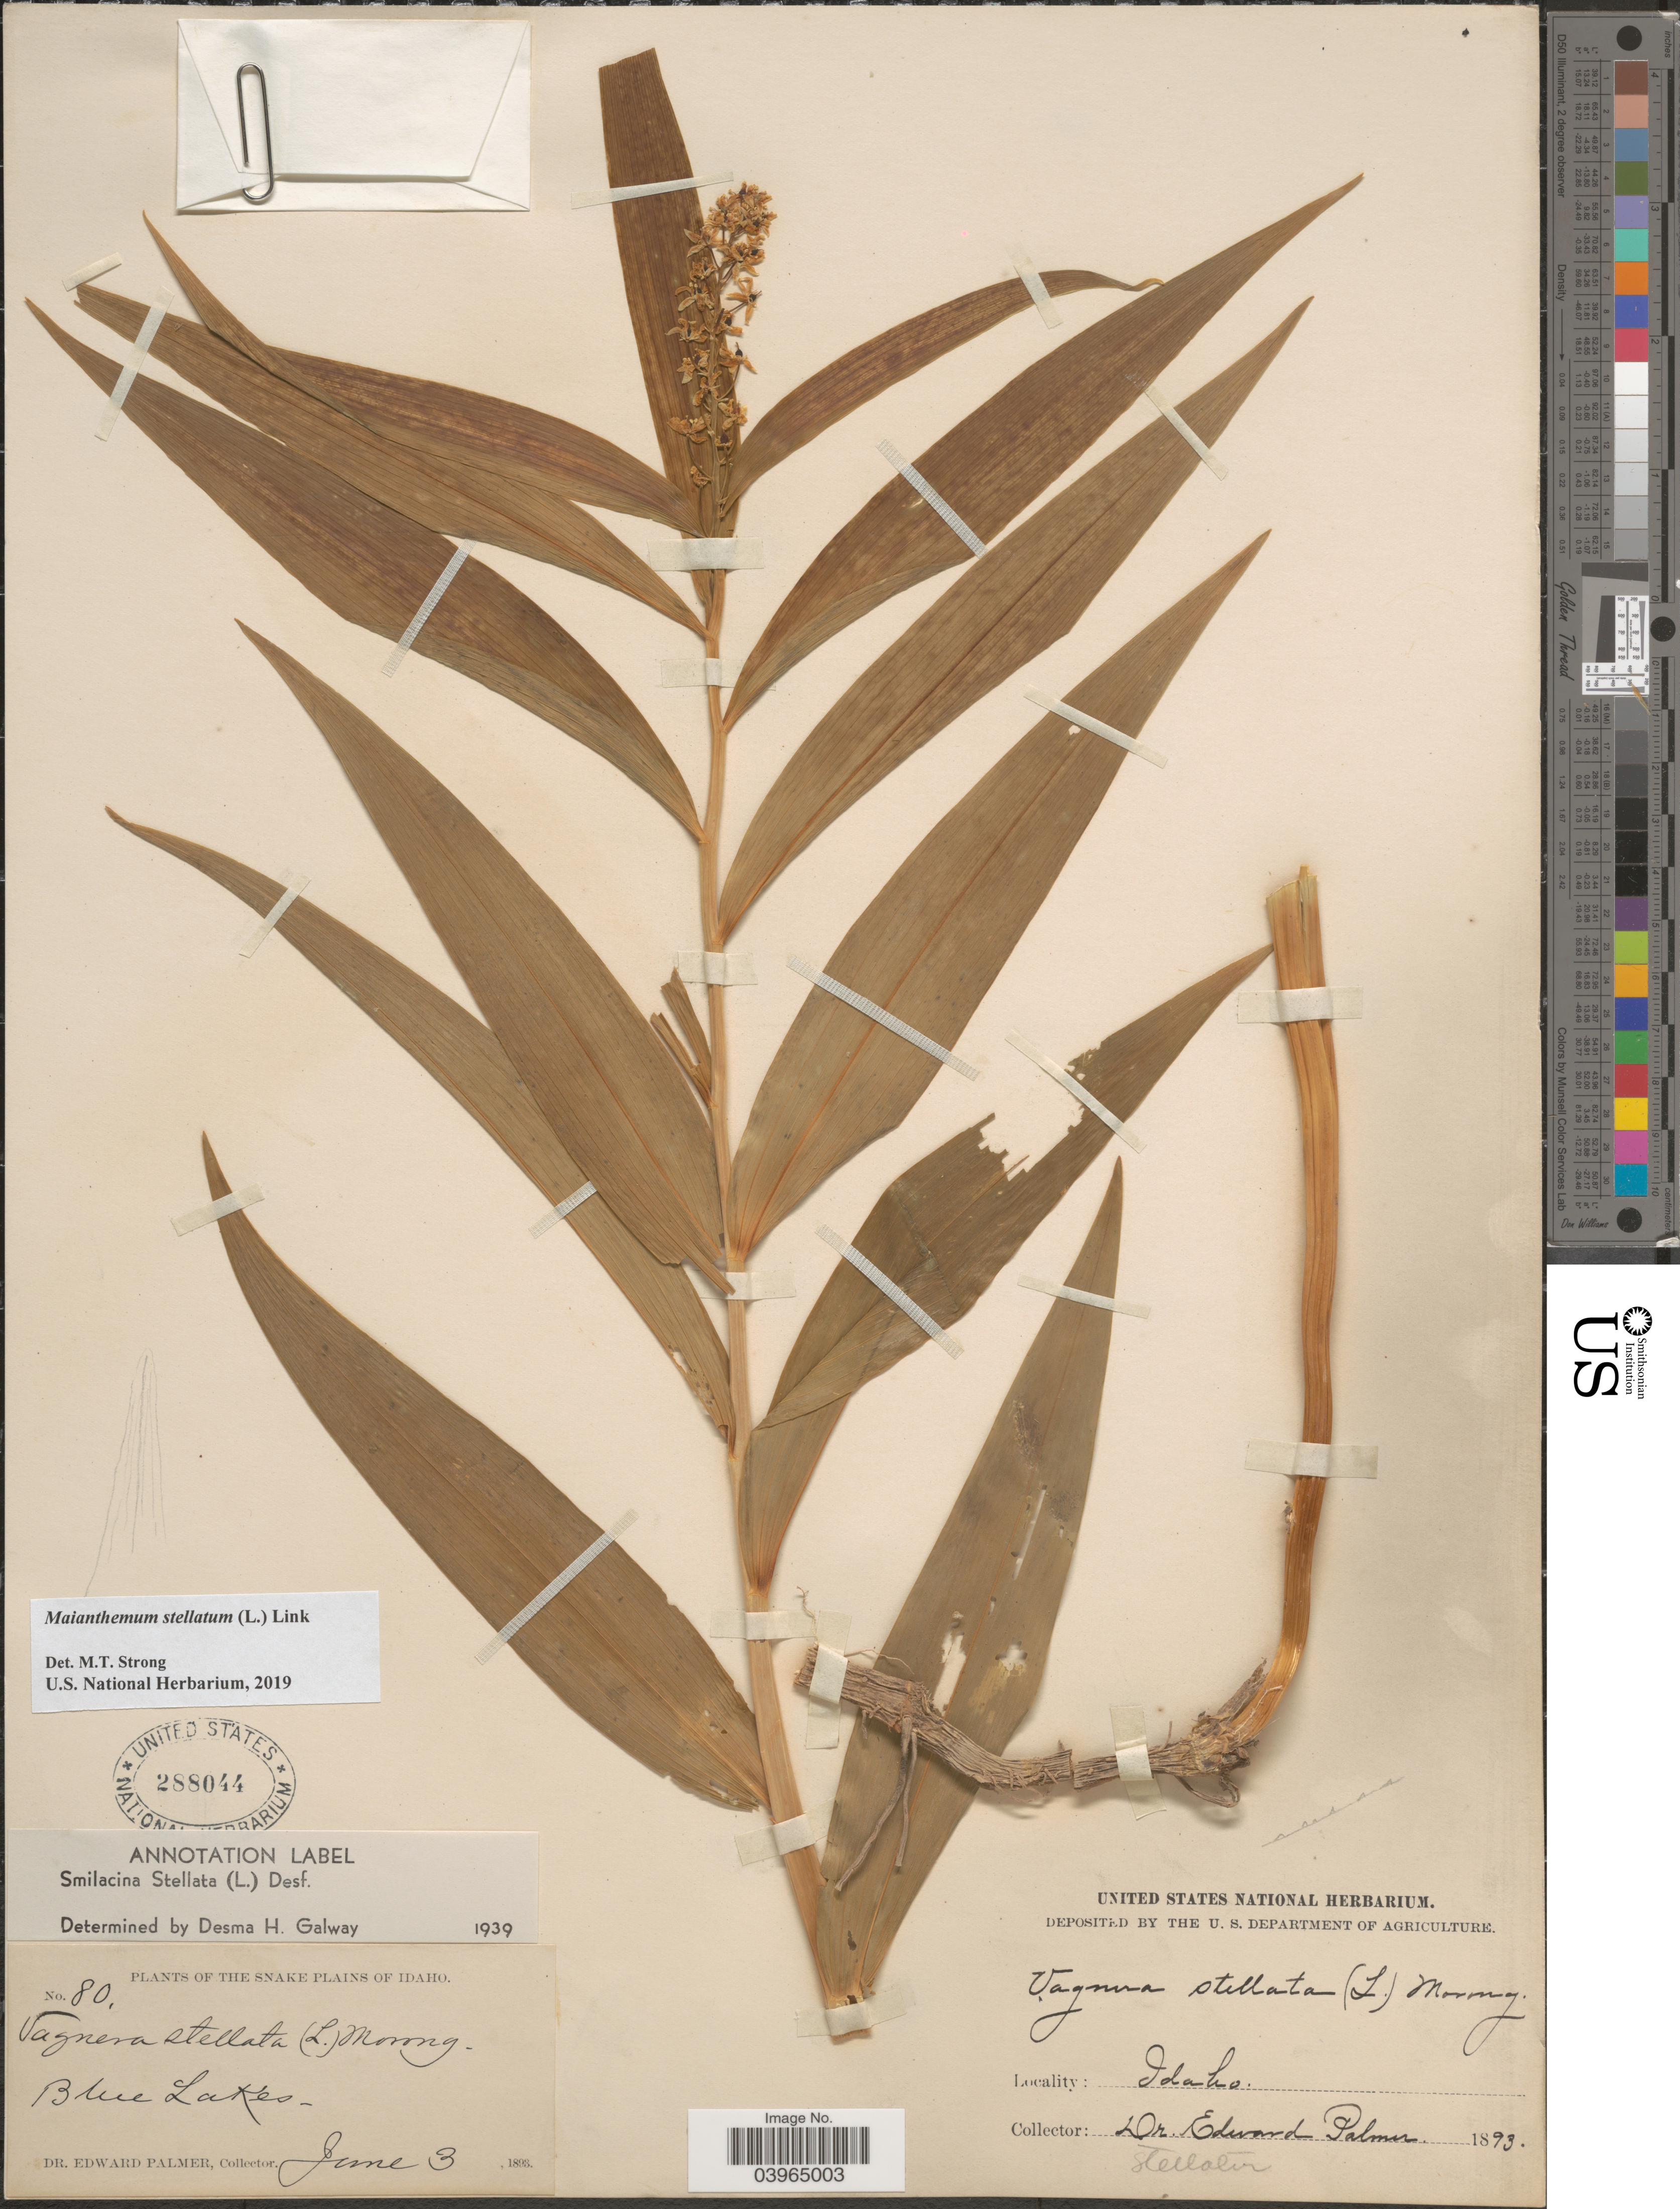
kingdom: Plantae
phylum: Tracheophyta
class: Liliopsida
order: Asparagales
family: Asparagaceae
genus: Maianthemum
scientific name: Maianthemum stellatum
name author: (L.) Link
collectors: E. Palmer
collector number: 80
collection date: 1893-06-03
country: United States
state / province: Idaho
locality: The Snake Plains of Idaho. Blue Lakes.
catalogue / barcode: US 288044